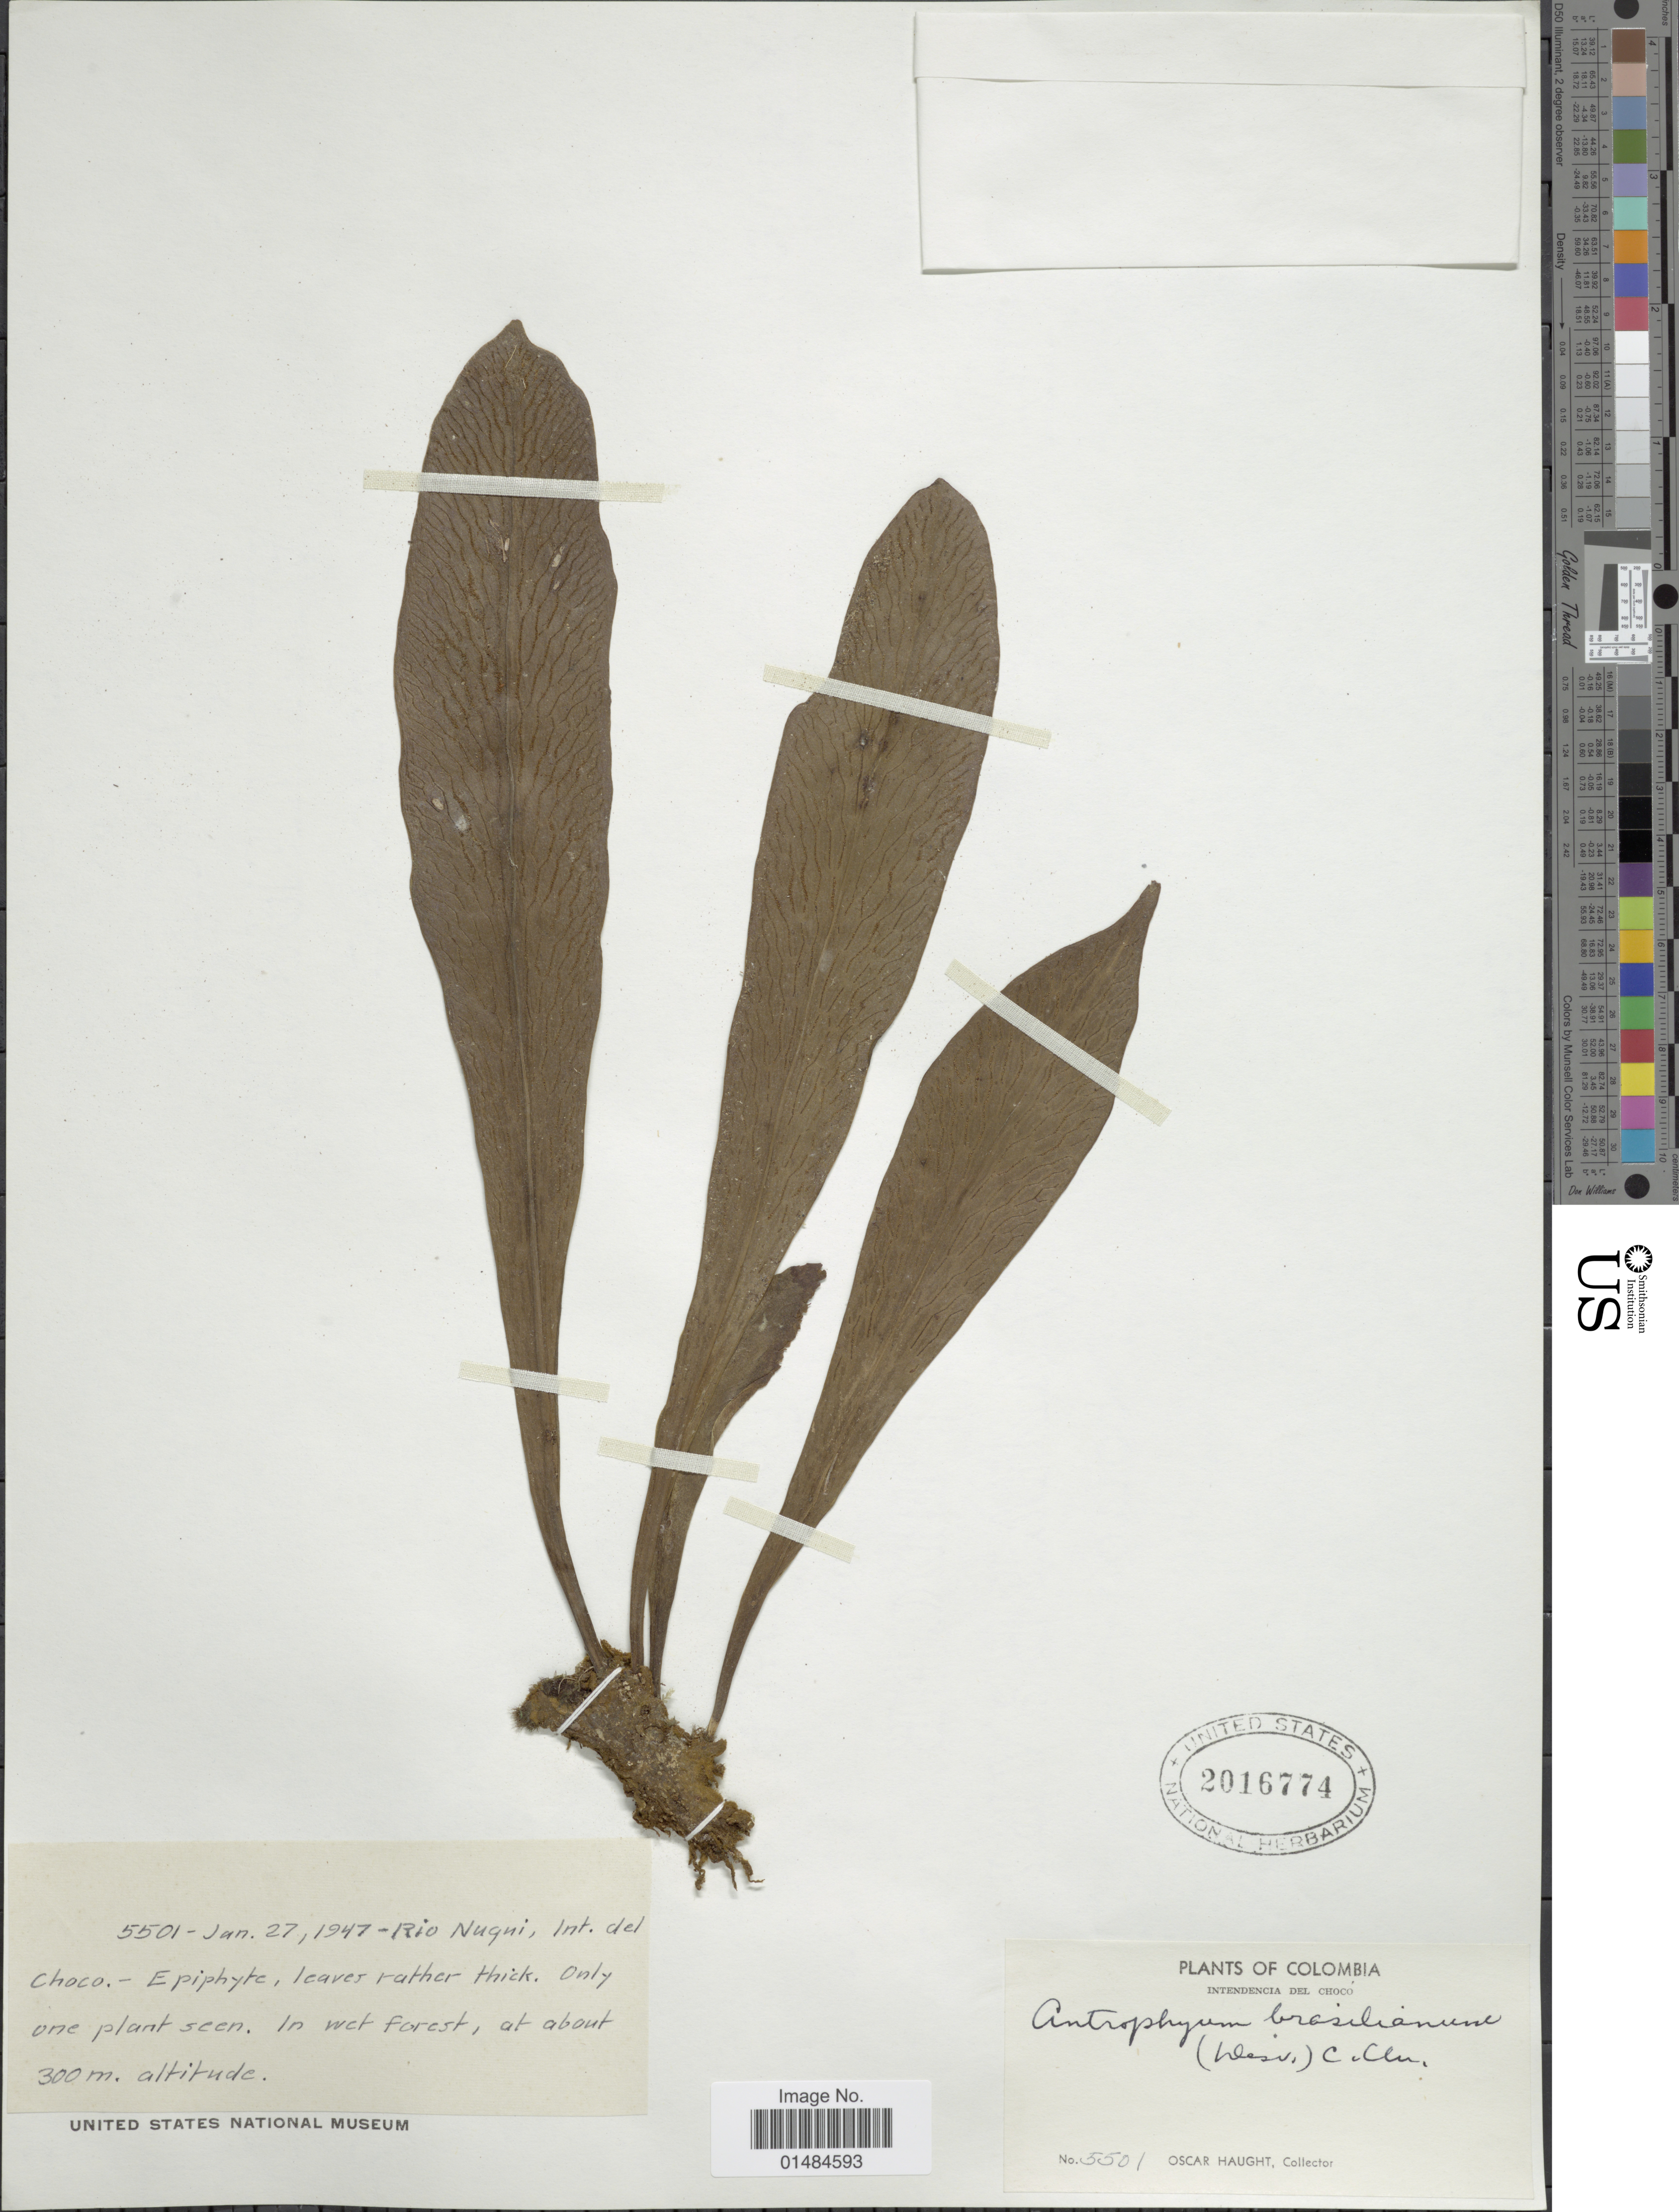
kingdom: Plantae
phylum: Tracheophyta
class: Polypodiopsida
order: Polypodiales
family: Pteridaceae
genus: Polytaenium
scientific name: Polytaenium cajenense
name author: (Desv.) Benedict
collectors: O. L. Haught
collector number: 5501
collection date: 1947-01-27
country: Colombia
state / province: Chocó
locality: Intendencia del Choco, Rio Nugni, Int. del Choco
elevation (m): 300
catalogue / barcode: US 2016774